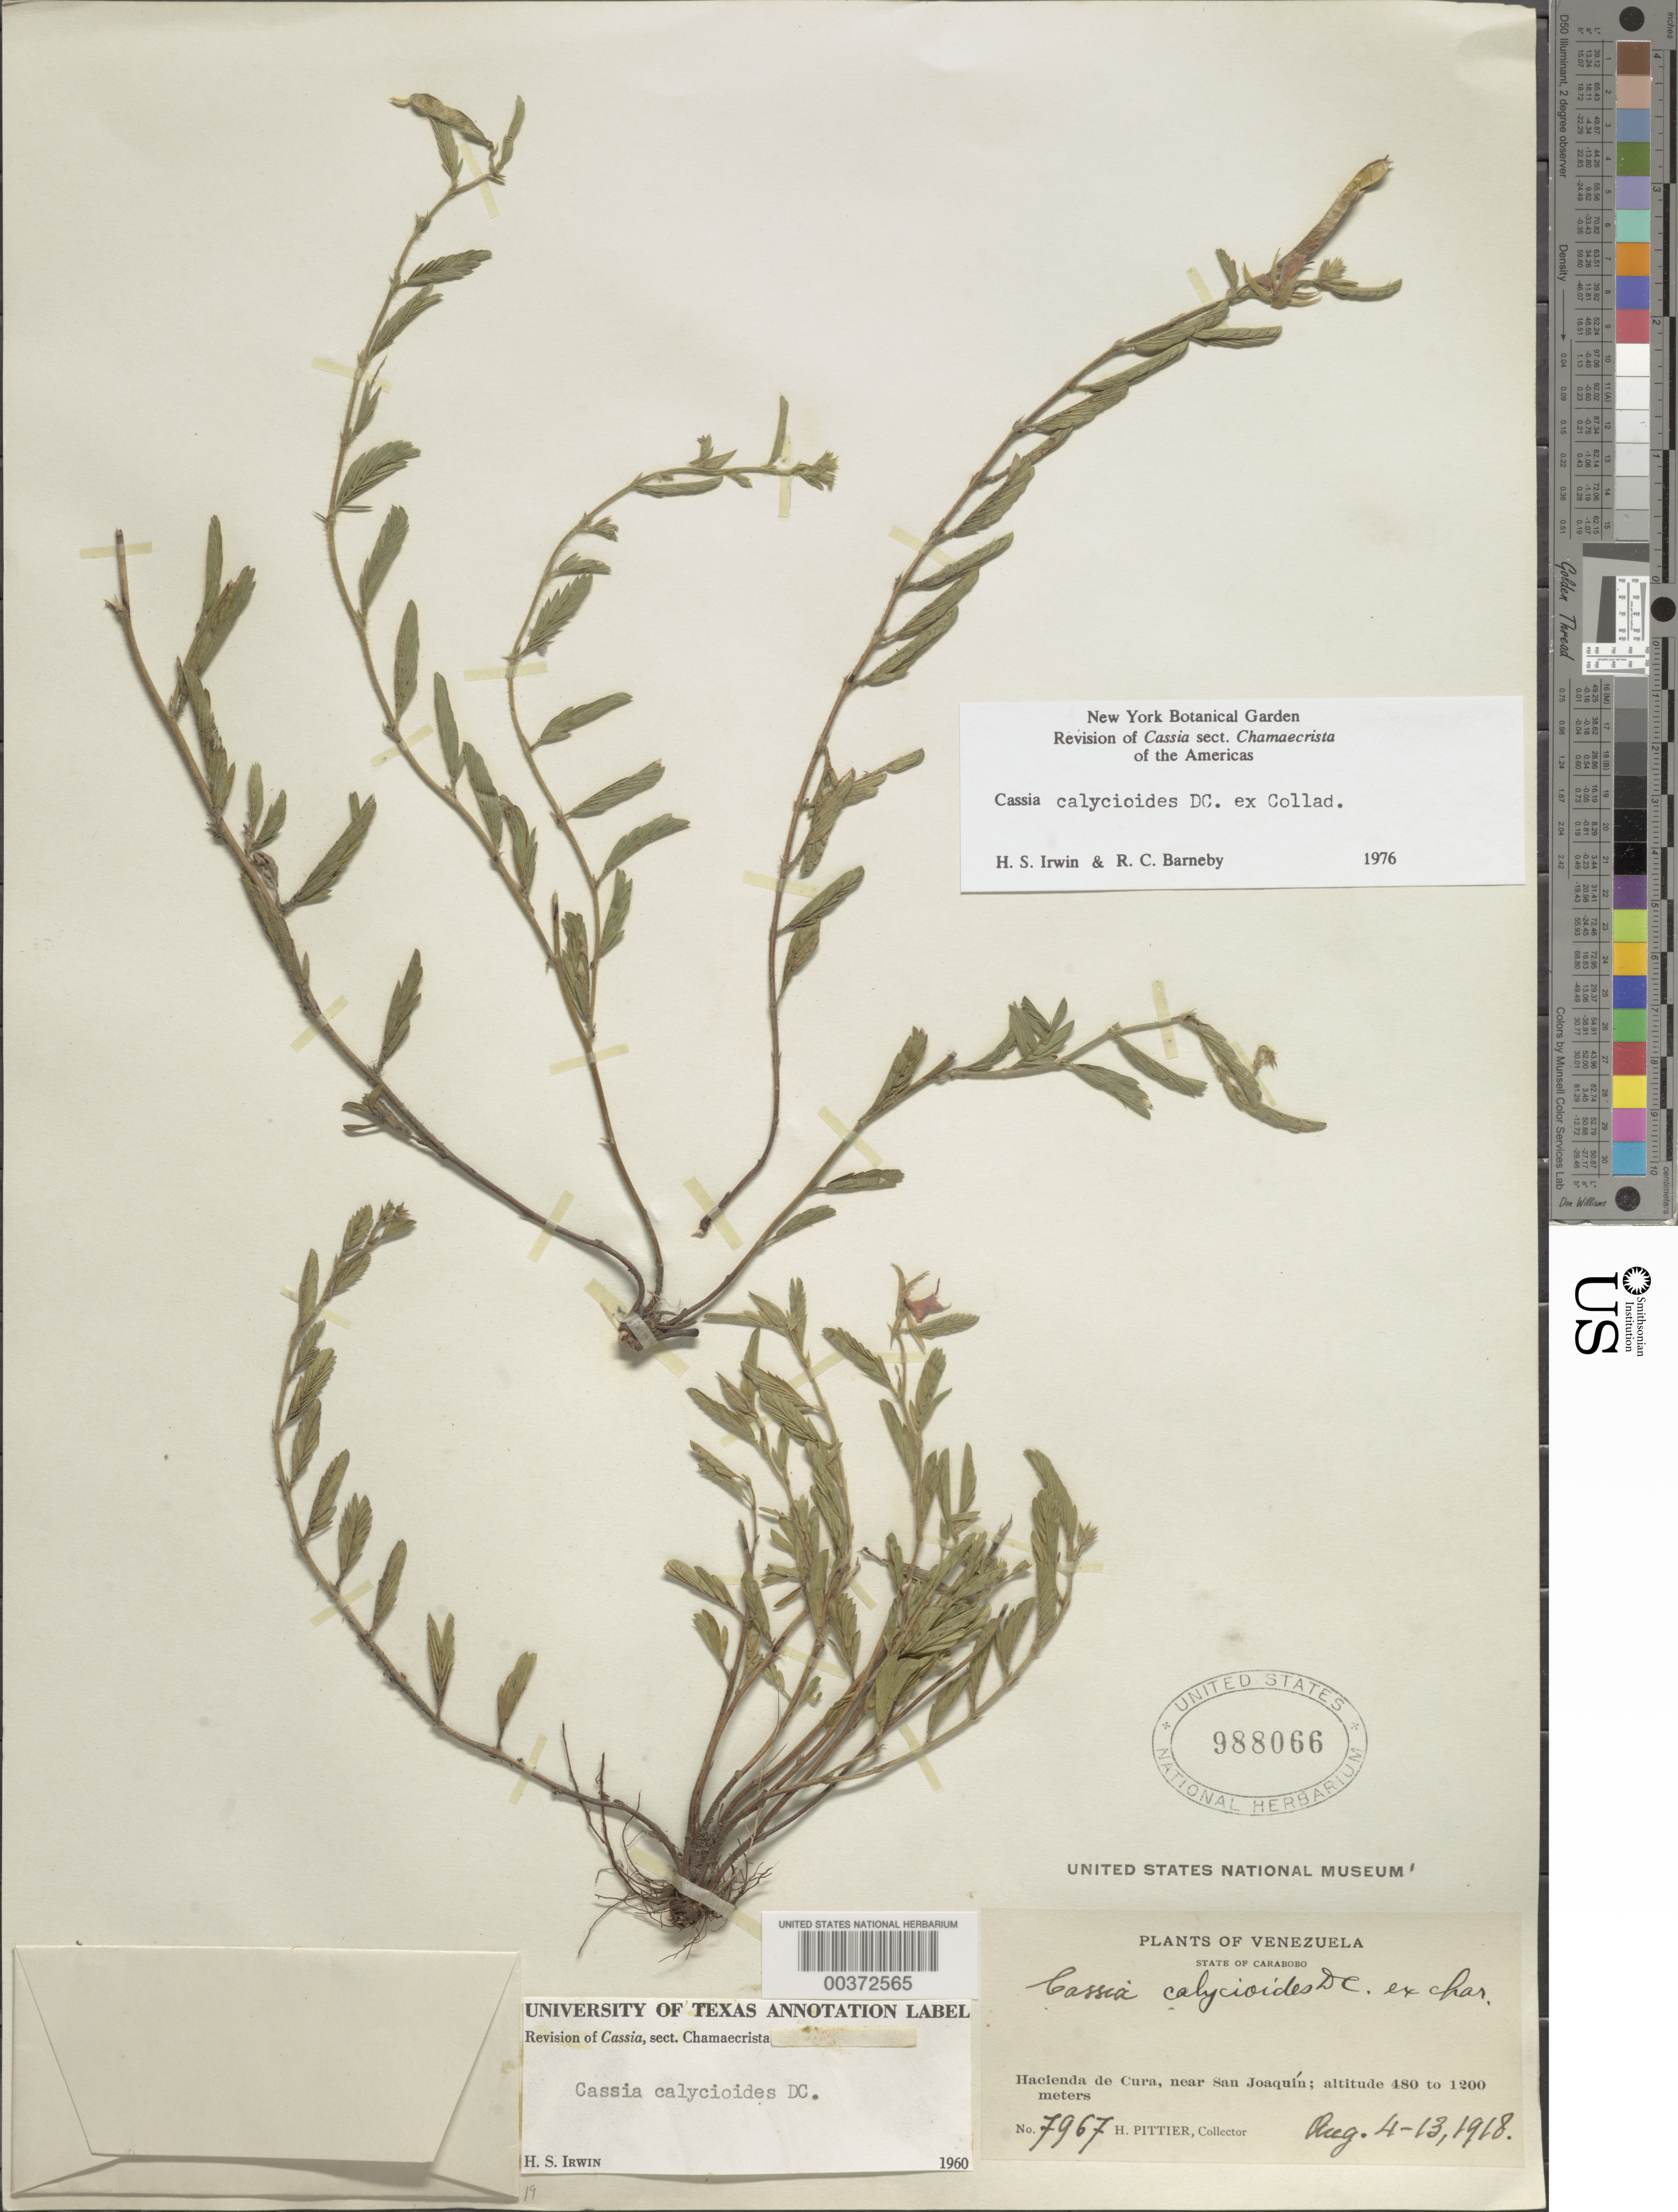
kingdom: Plantae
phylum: Tracheophyta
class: Magnoliopsida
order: Fabales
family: Fabaceae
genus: Chamaecrista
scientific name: Chamaecrista calycioides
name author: (Collad.) Greene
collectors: H. F. Pittier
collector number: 7967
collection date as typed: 04 Aug 1918 to 13 Aug 1918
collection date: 1918-08-04/1918-08-13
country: Venezuela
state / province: Carabobo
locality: Hacienda de cura, near san joaquin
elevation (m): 480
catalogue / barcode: US 988066